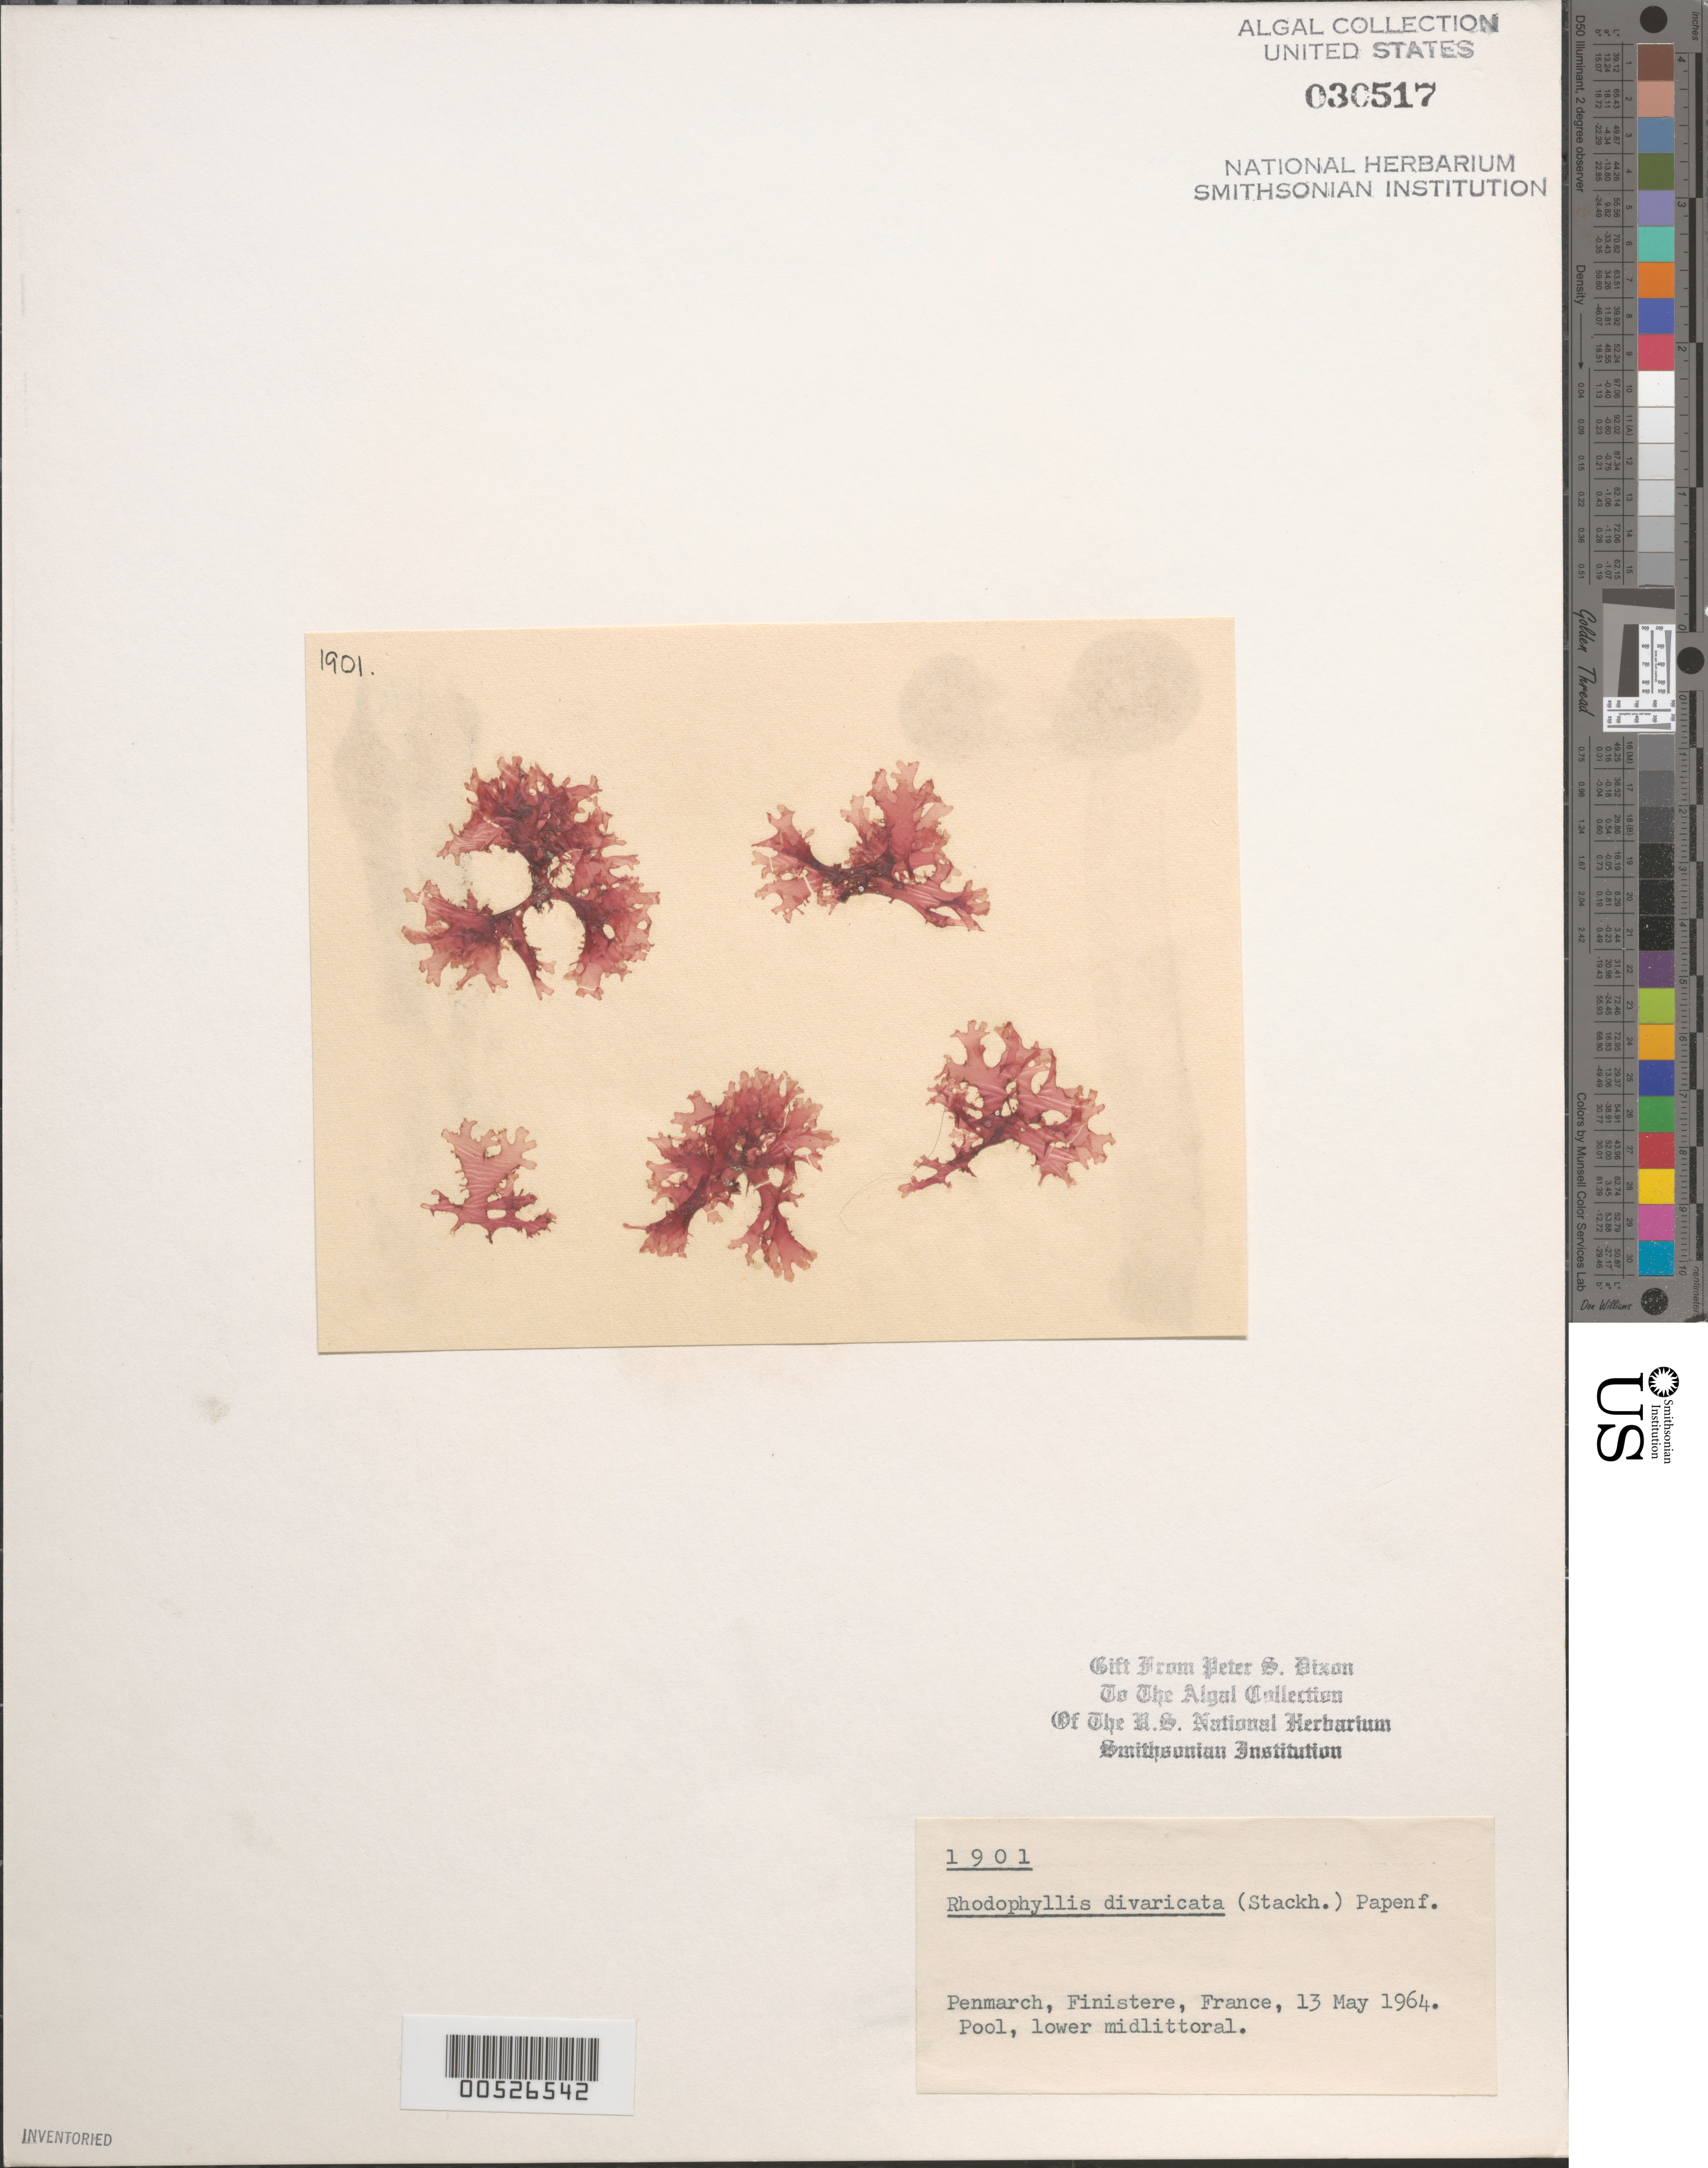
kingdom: Plantae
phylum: Rhodophyta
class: Florideophyceae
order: Gigartinales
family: Cystocloniaceae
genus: Rhodophyllis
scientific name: Rhodophyllis divaricata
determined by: Dixon, P. S.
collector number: PSD 1901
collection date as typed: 13 May 1964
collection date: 1964-05-13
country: France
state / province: Bretagne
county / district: Finistère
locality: Penmarch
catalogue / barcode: US 30517